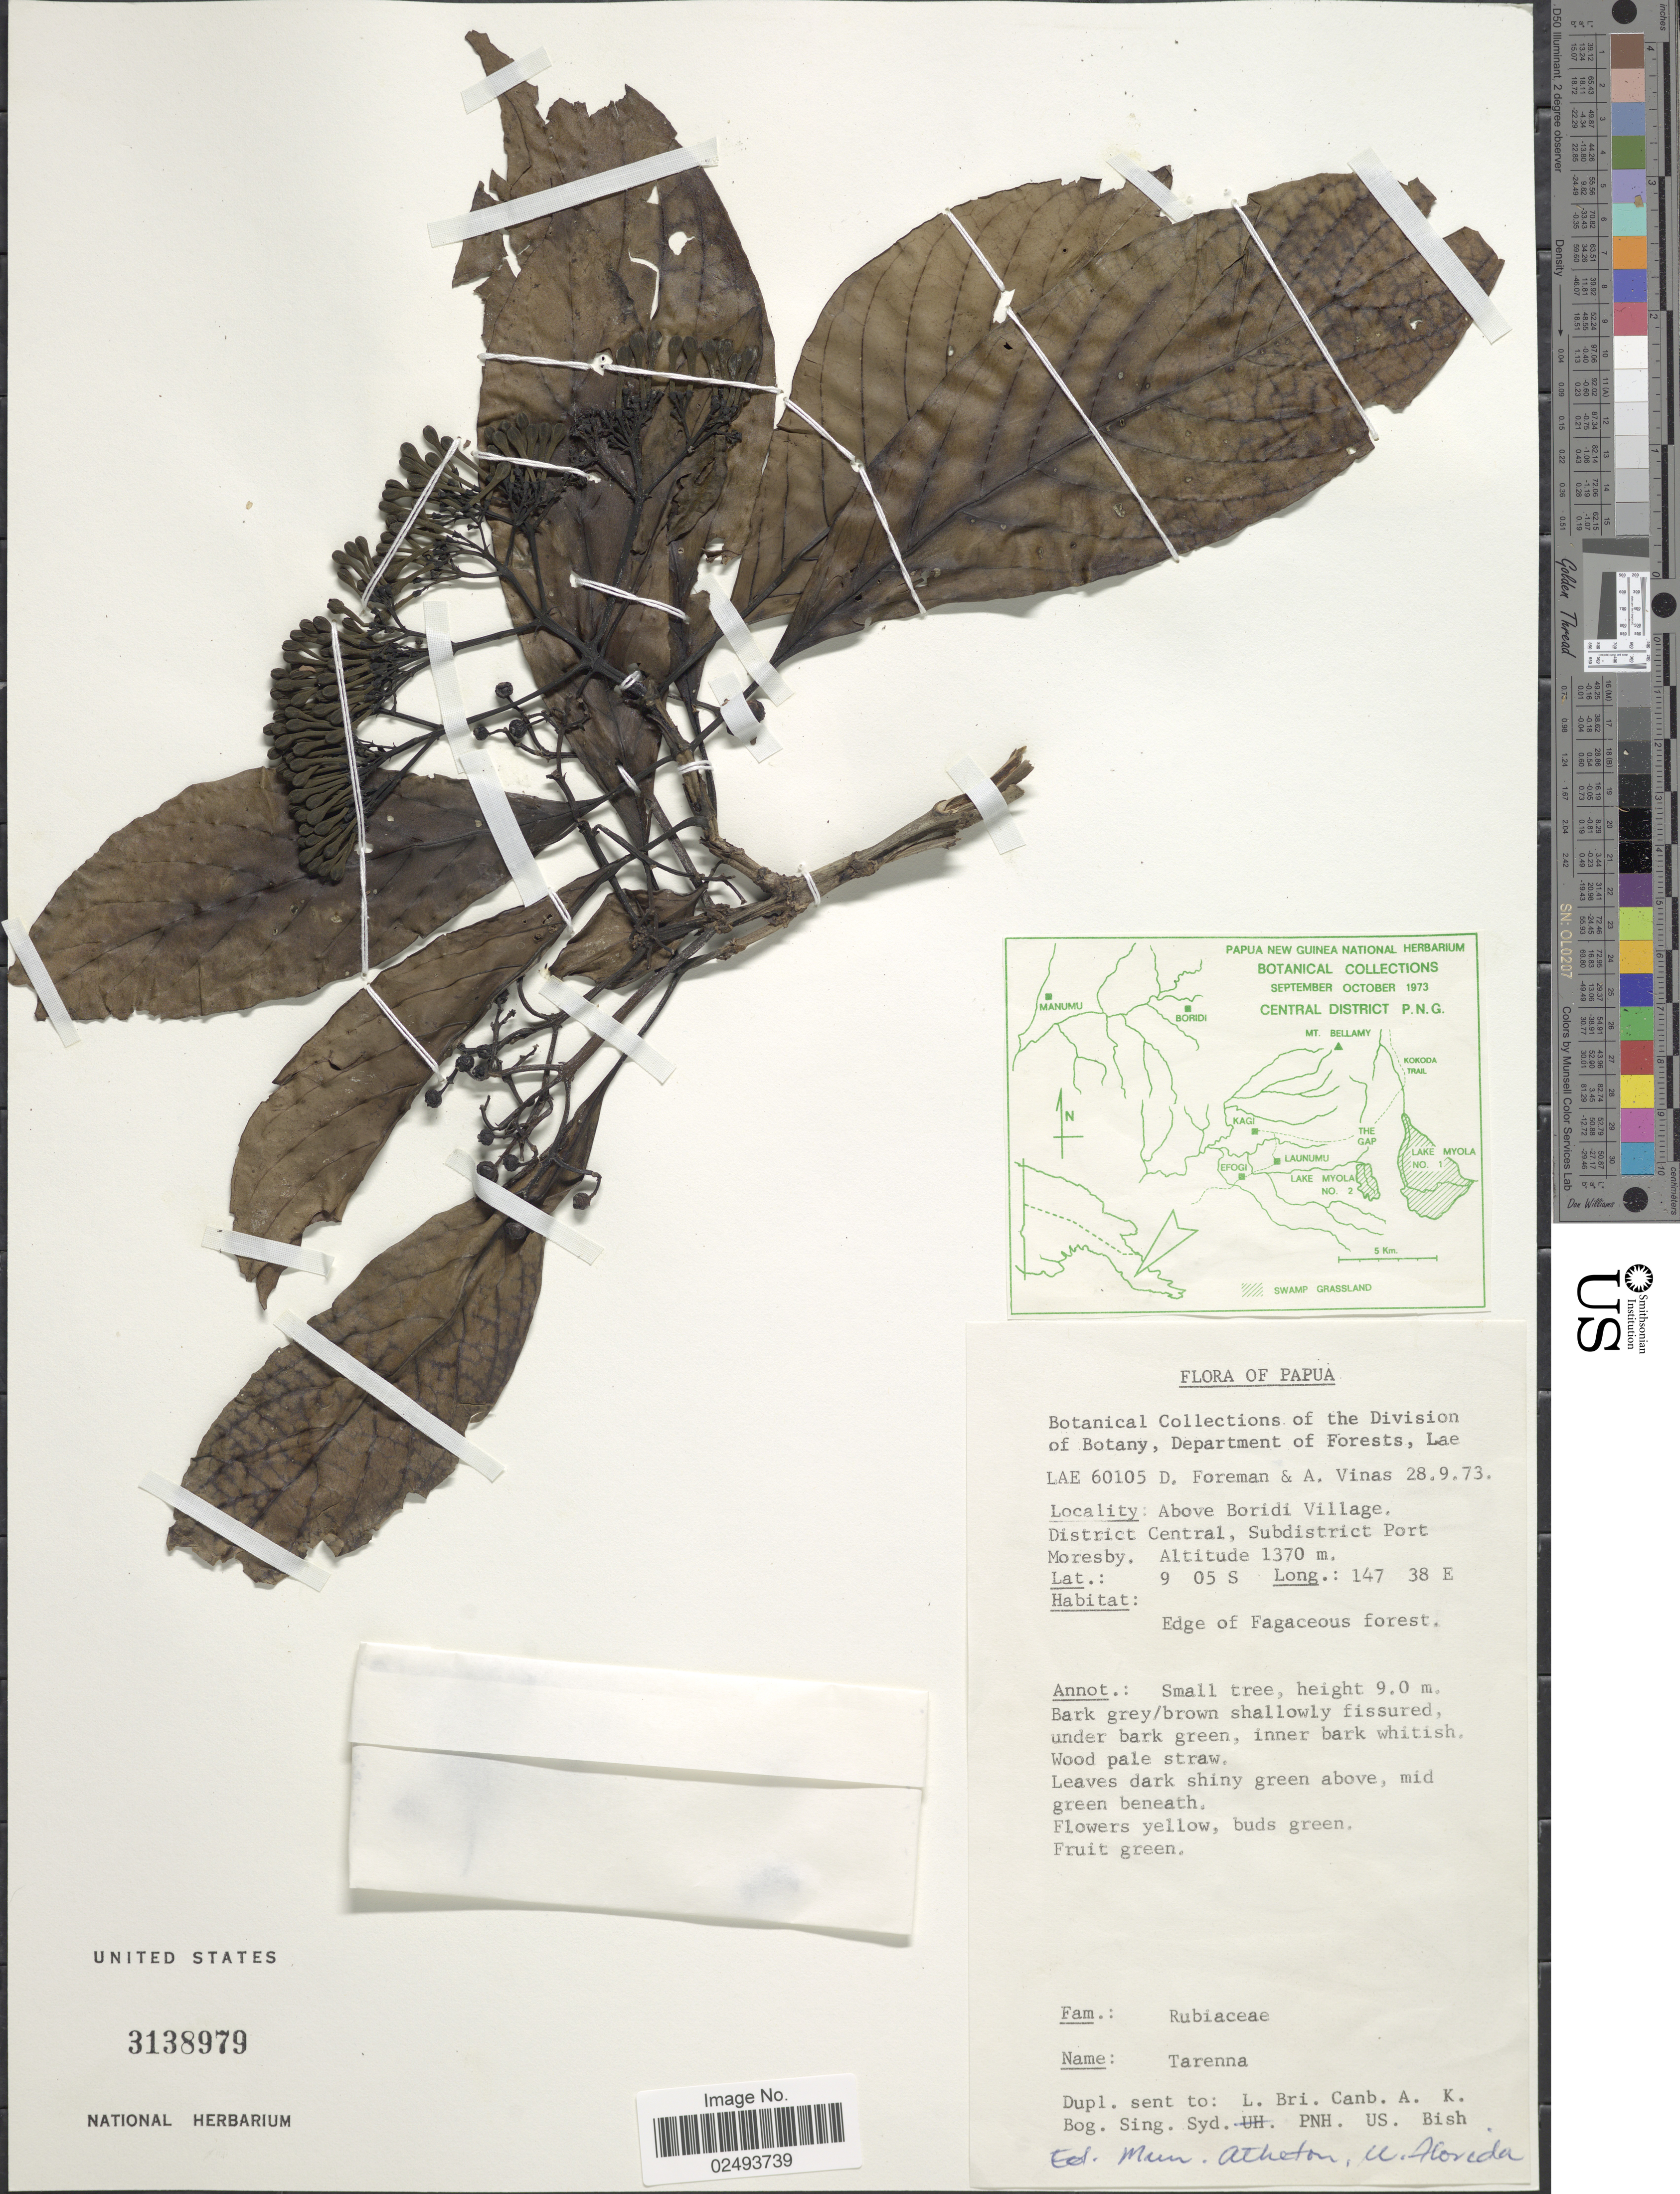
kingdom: Plantae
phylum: Tracheophyta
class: Magnoliopsida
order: Gentianales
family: Rubiaceae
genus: Tarenna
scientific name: Tarenna sp.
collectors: D. Foreman & A. Vinas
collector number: LAE 60105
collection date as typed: Transcribed d/m/y: 28/9/73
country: Papua New Guinea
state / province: Central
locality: Above Boridi Village, District Central, Subdistrict Port Moresby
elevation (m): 1370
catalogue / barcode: US 3138979